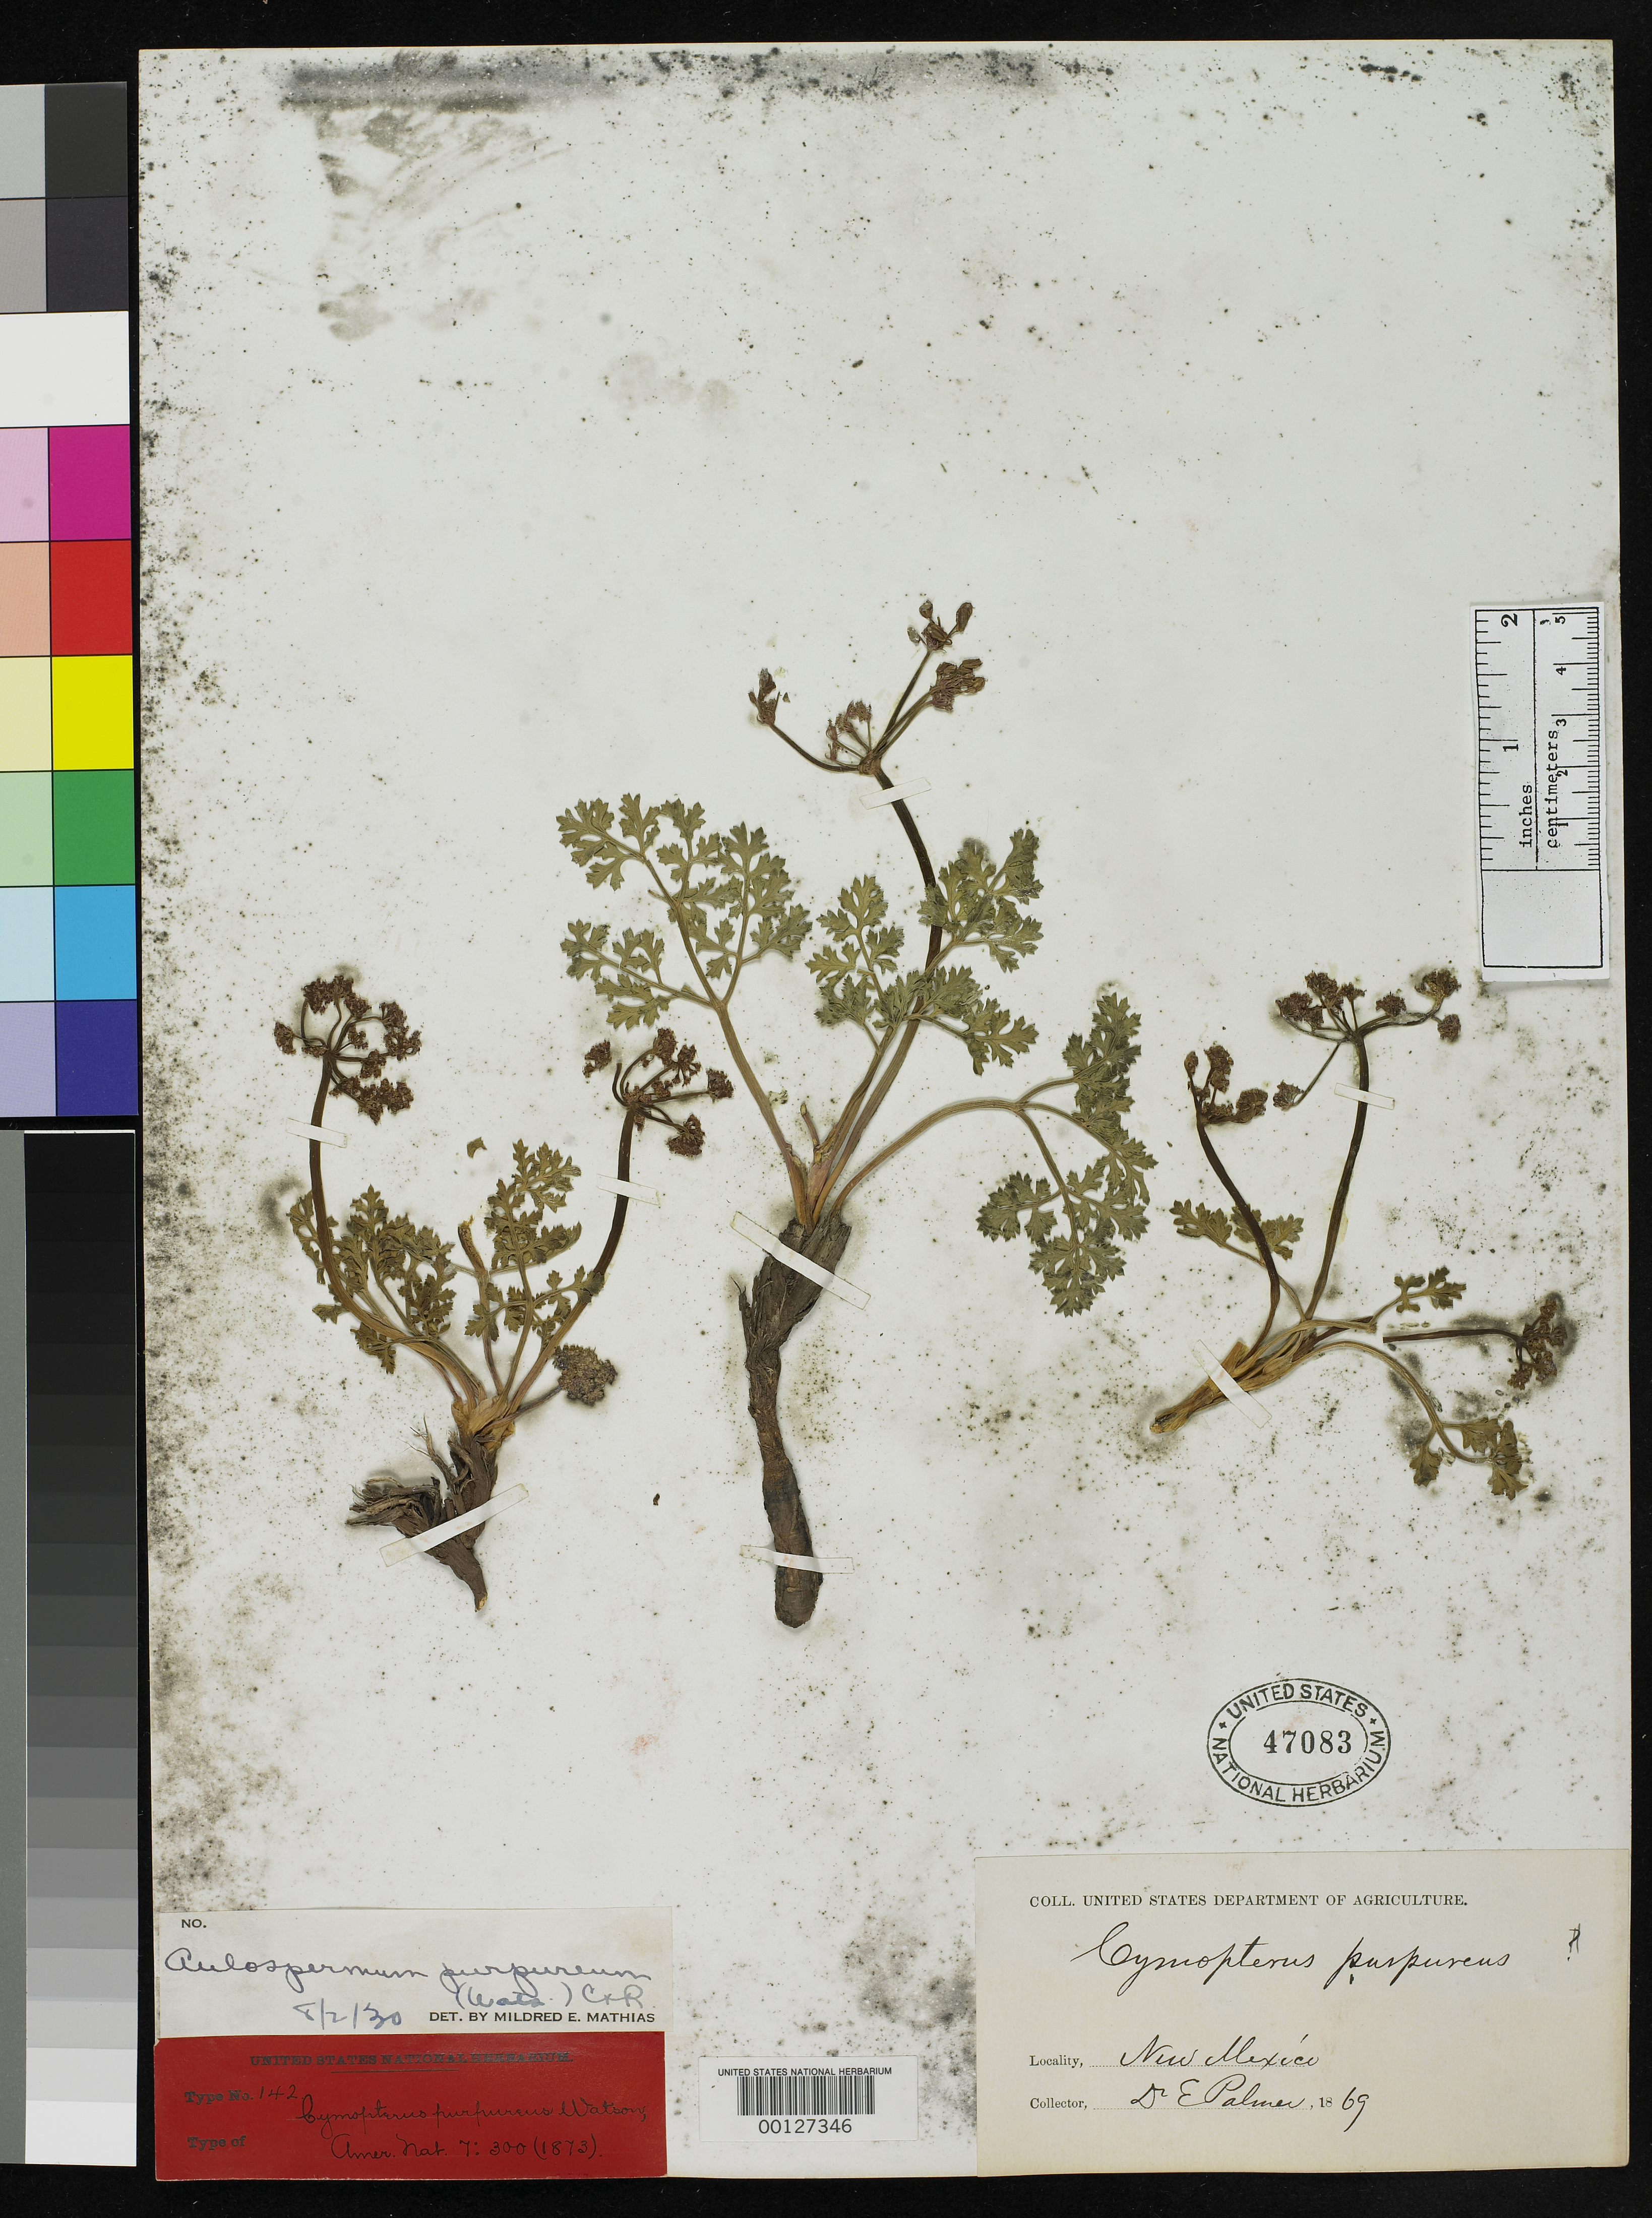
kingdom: Plantae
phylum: Tracheophyta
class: Magnoliopsida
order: Apiales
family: Apiaceae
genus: Cymopterus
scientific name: Cymopterus purpureus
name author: S. Watson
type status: Syntype; Isolectotype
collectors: E. Palmer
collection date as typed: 1869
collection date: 1869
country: United States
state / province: New Mexico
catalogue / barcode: US 47083